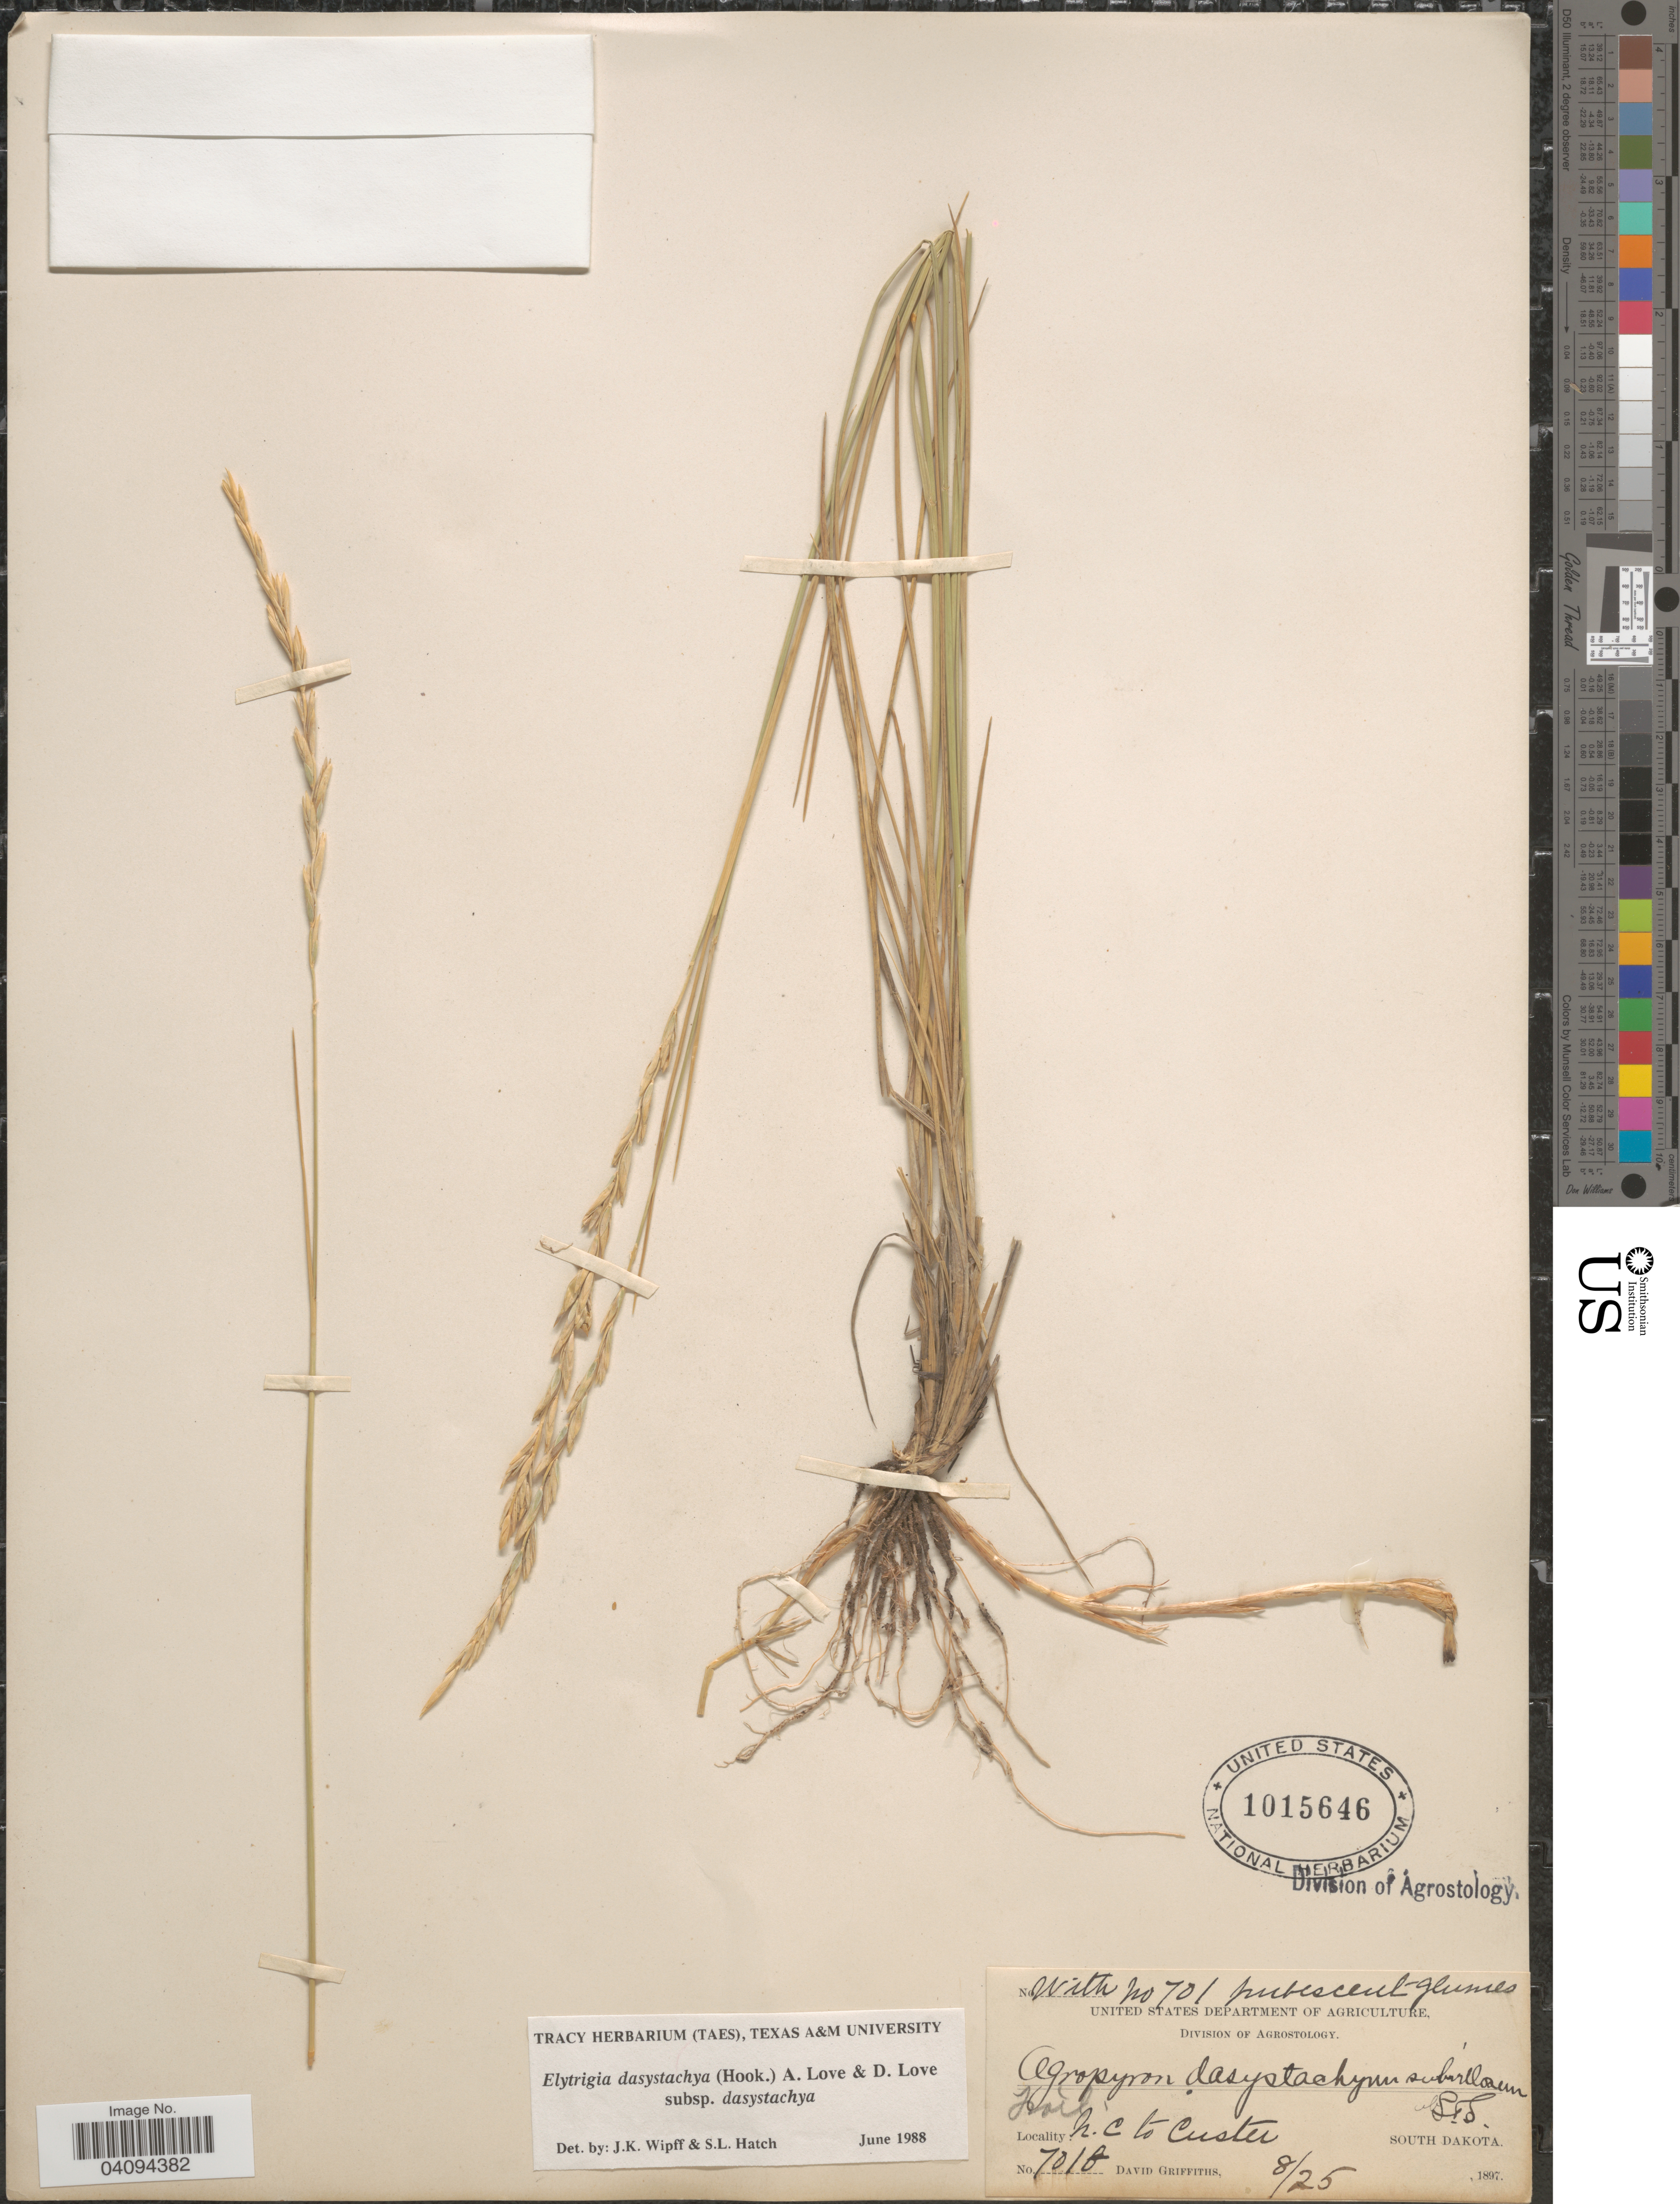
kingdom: Plantae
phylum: Tracheophyta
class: Liliopsida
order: Poales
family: Poaceae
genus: Elymus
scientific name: Elymus lanceolatus subsp. lanceolatus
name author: (Scribn. & J.G. Sm.) Gould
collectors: D. Griffiths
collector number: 701f*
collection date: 1897-08-25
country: United States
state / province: South Dakota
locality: Trail. N. C. to Custer.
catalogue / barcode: US 1015646